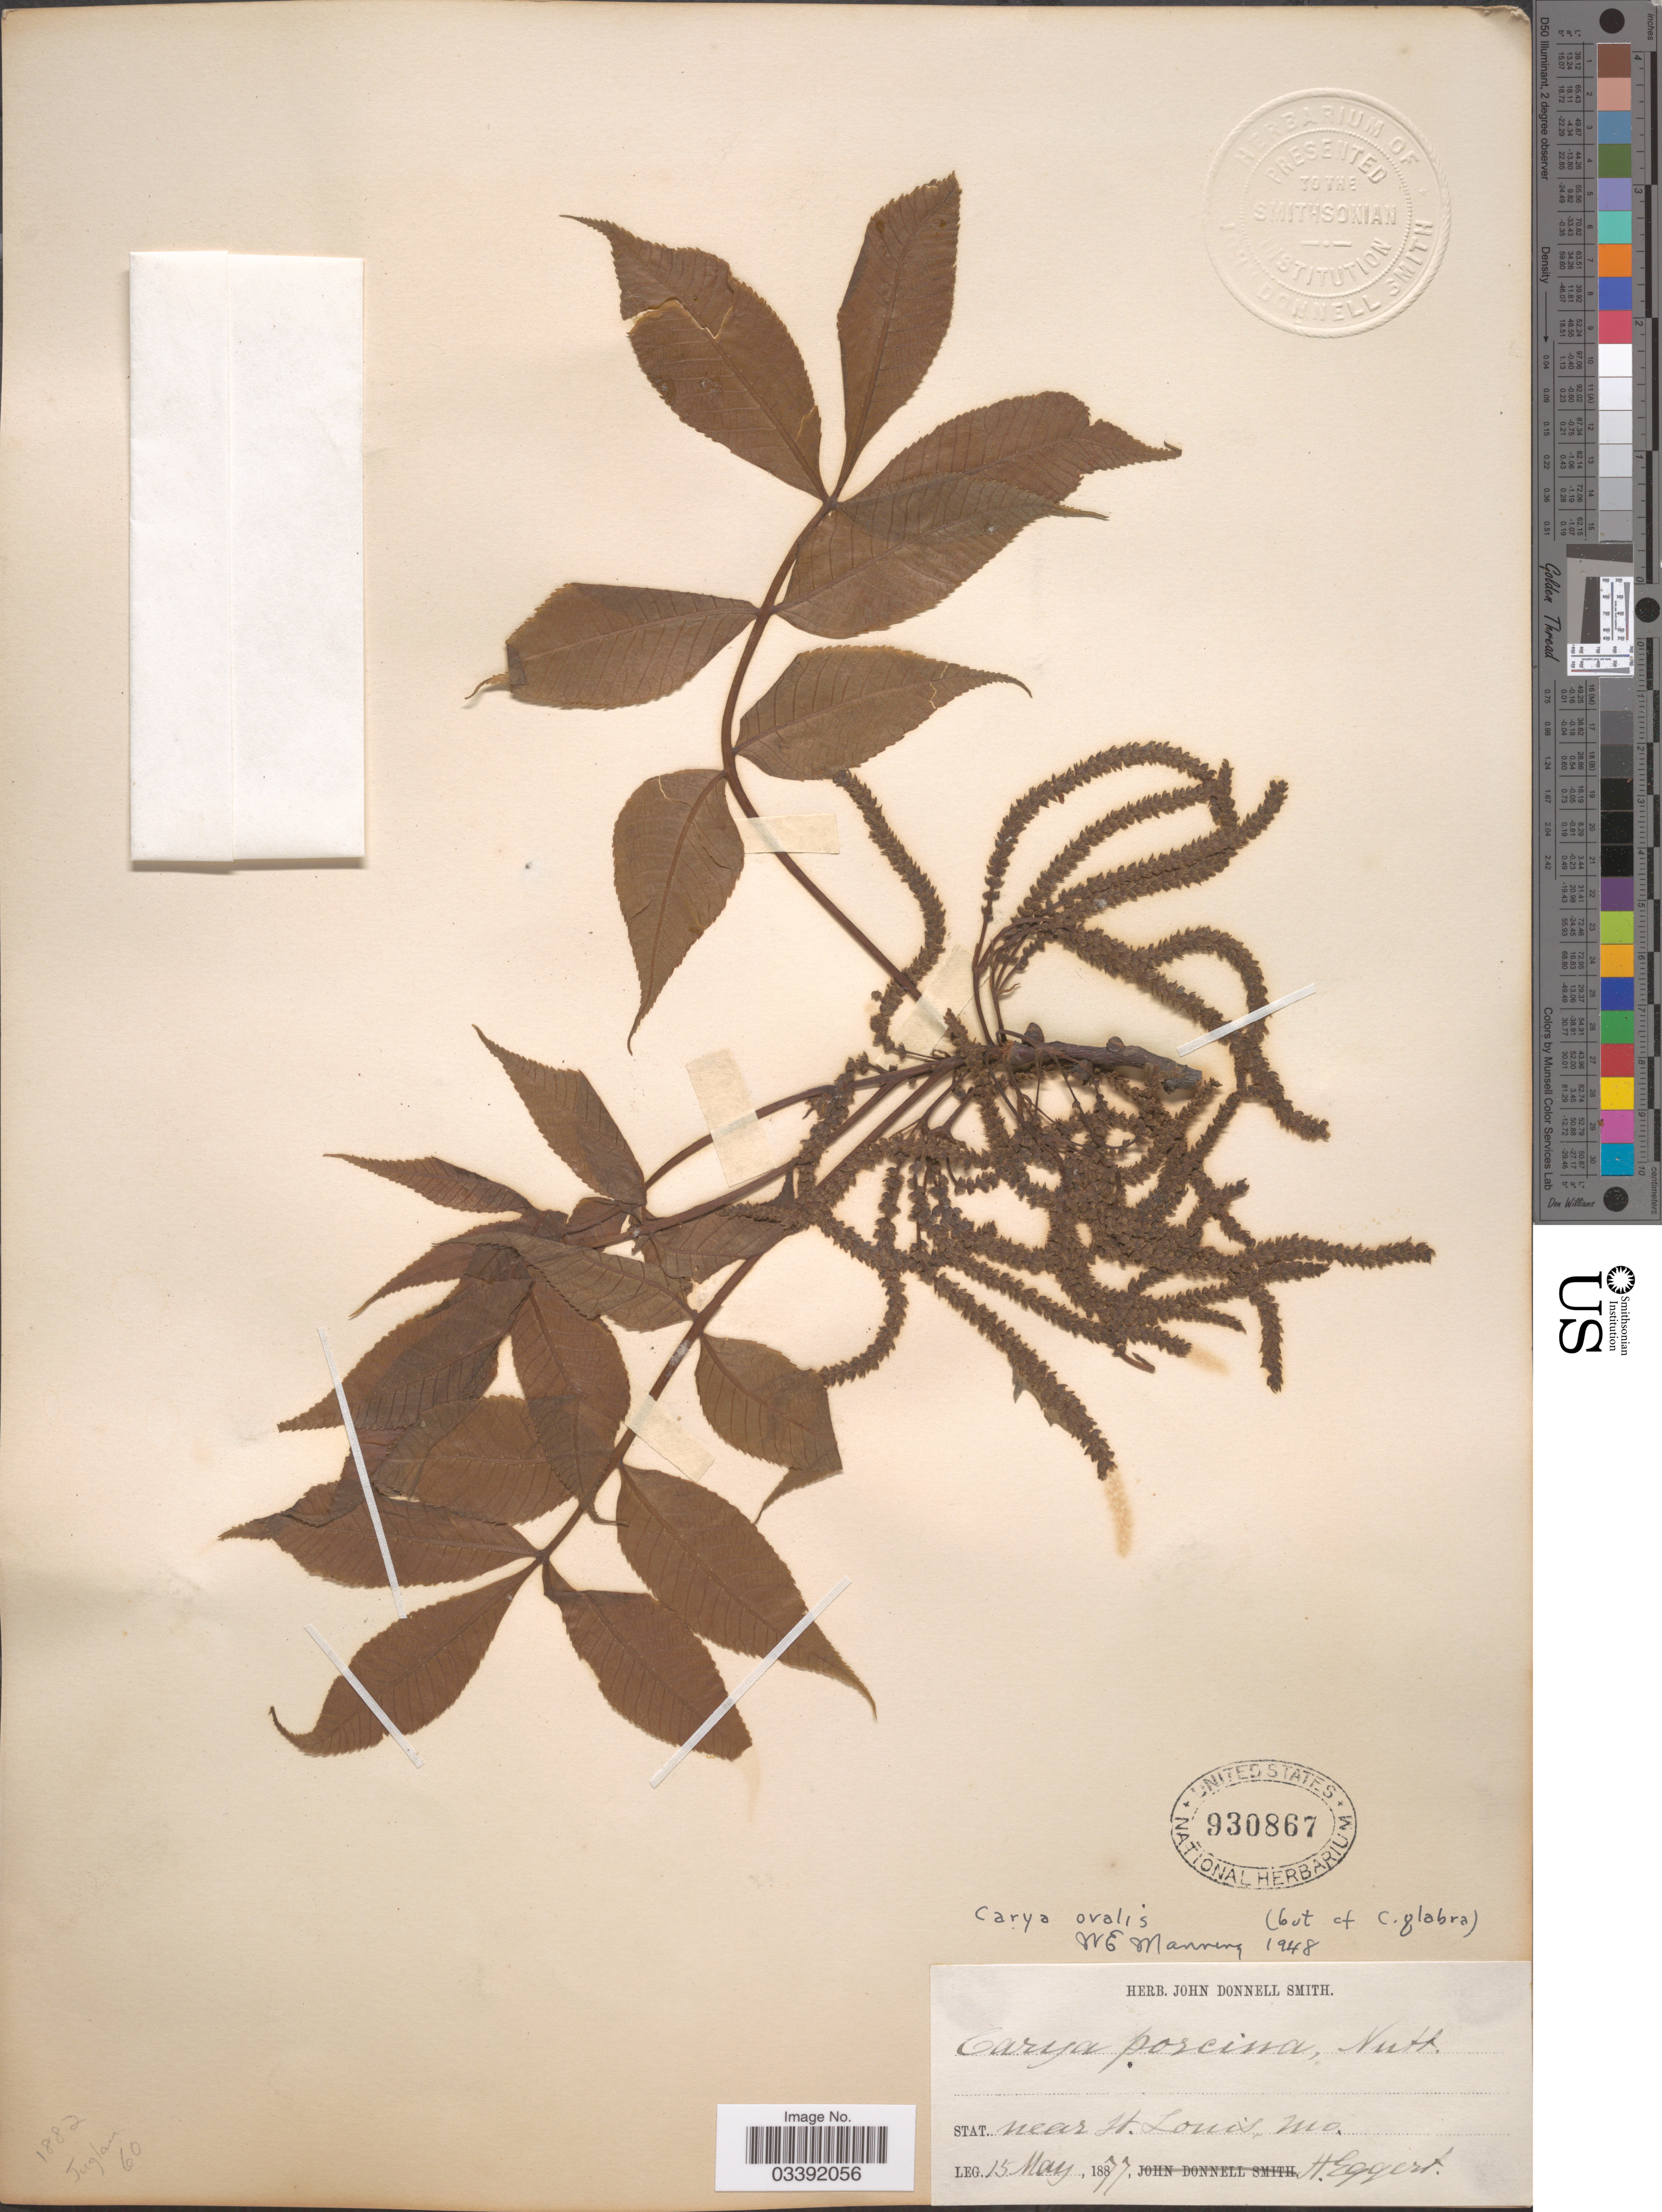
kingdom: Plantae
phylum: Tracheophyta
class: Magnoliopsida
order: Fagales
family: Juglandaceae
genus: Carya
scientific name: Carya ovalis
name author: (Wangenh.) Sarg.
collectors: H. Eggert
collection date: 1877-05-15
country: United States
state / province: Missouri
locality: Stat. near St. Louis.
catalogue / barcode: US 930867